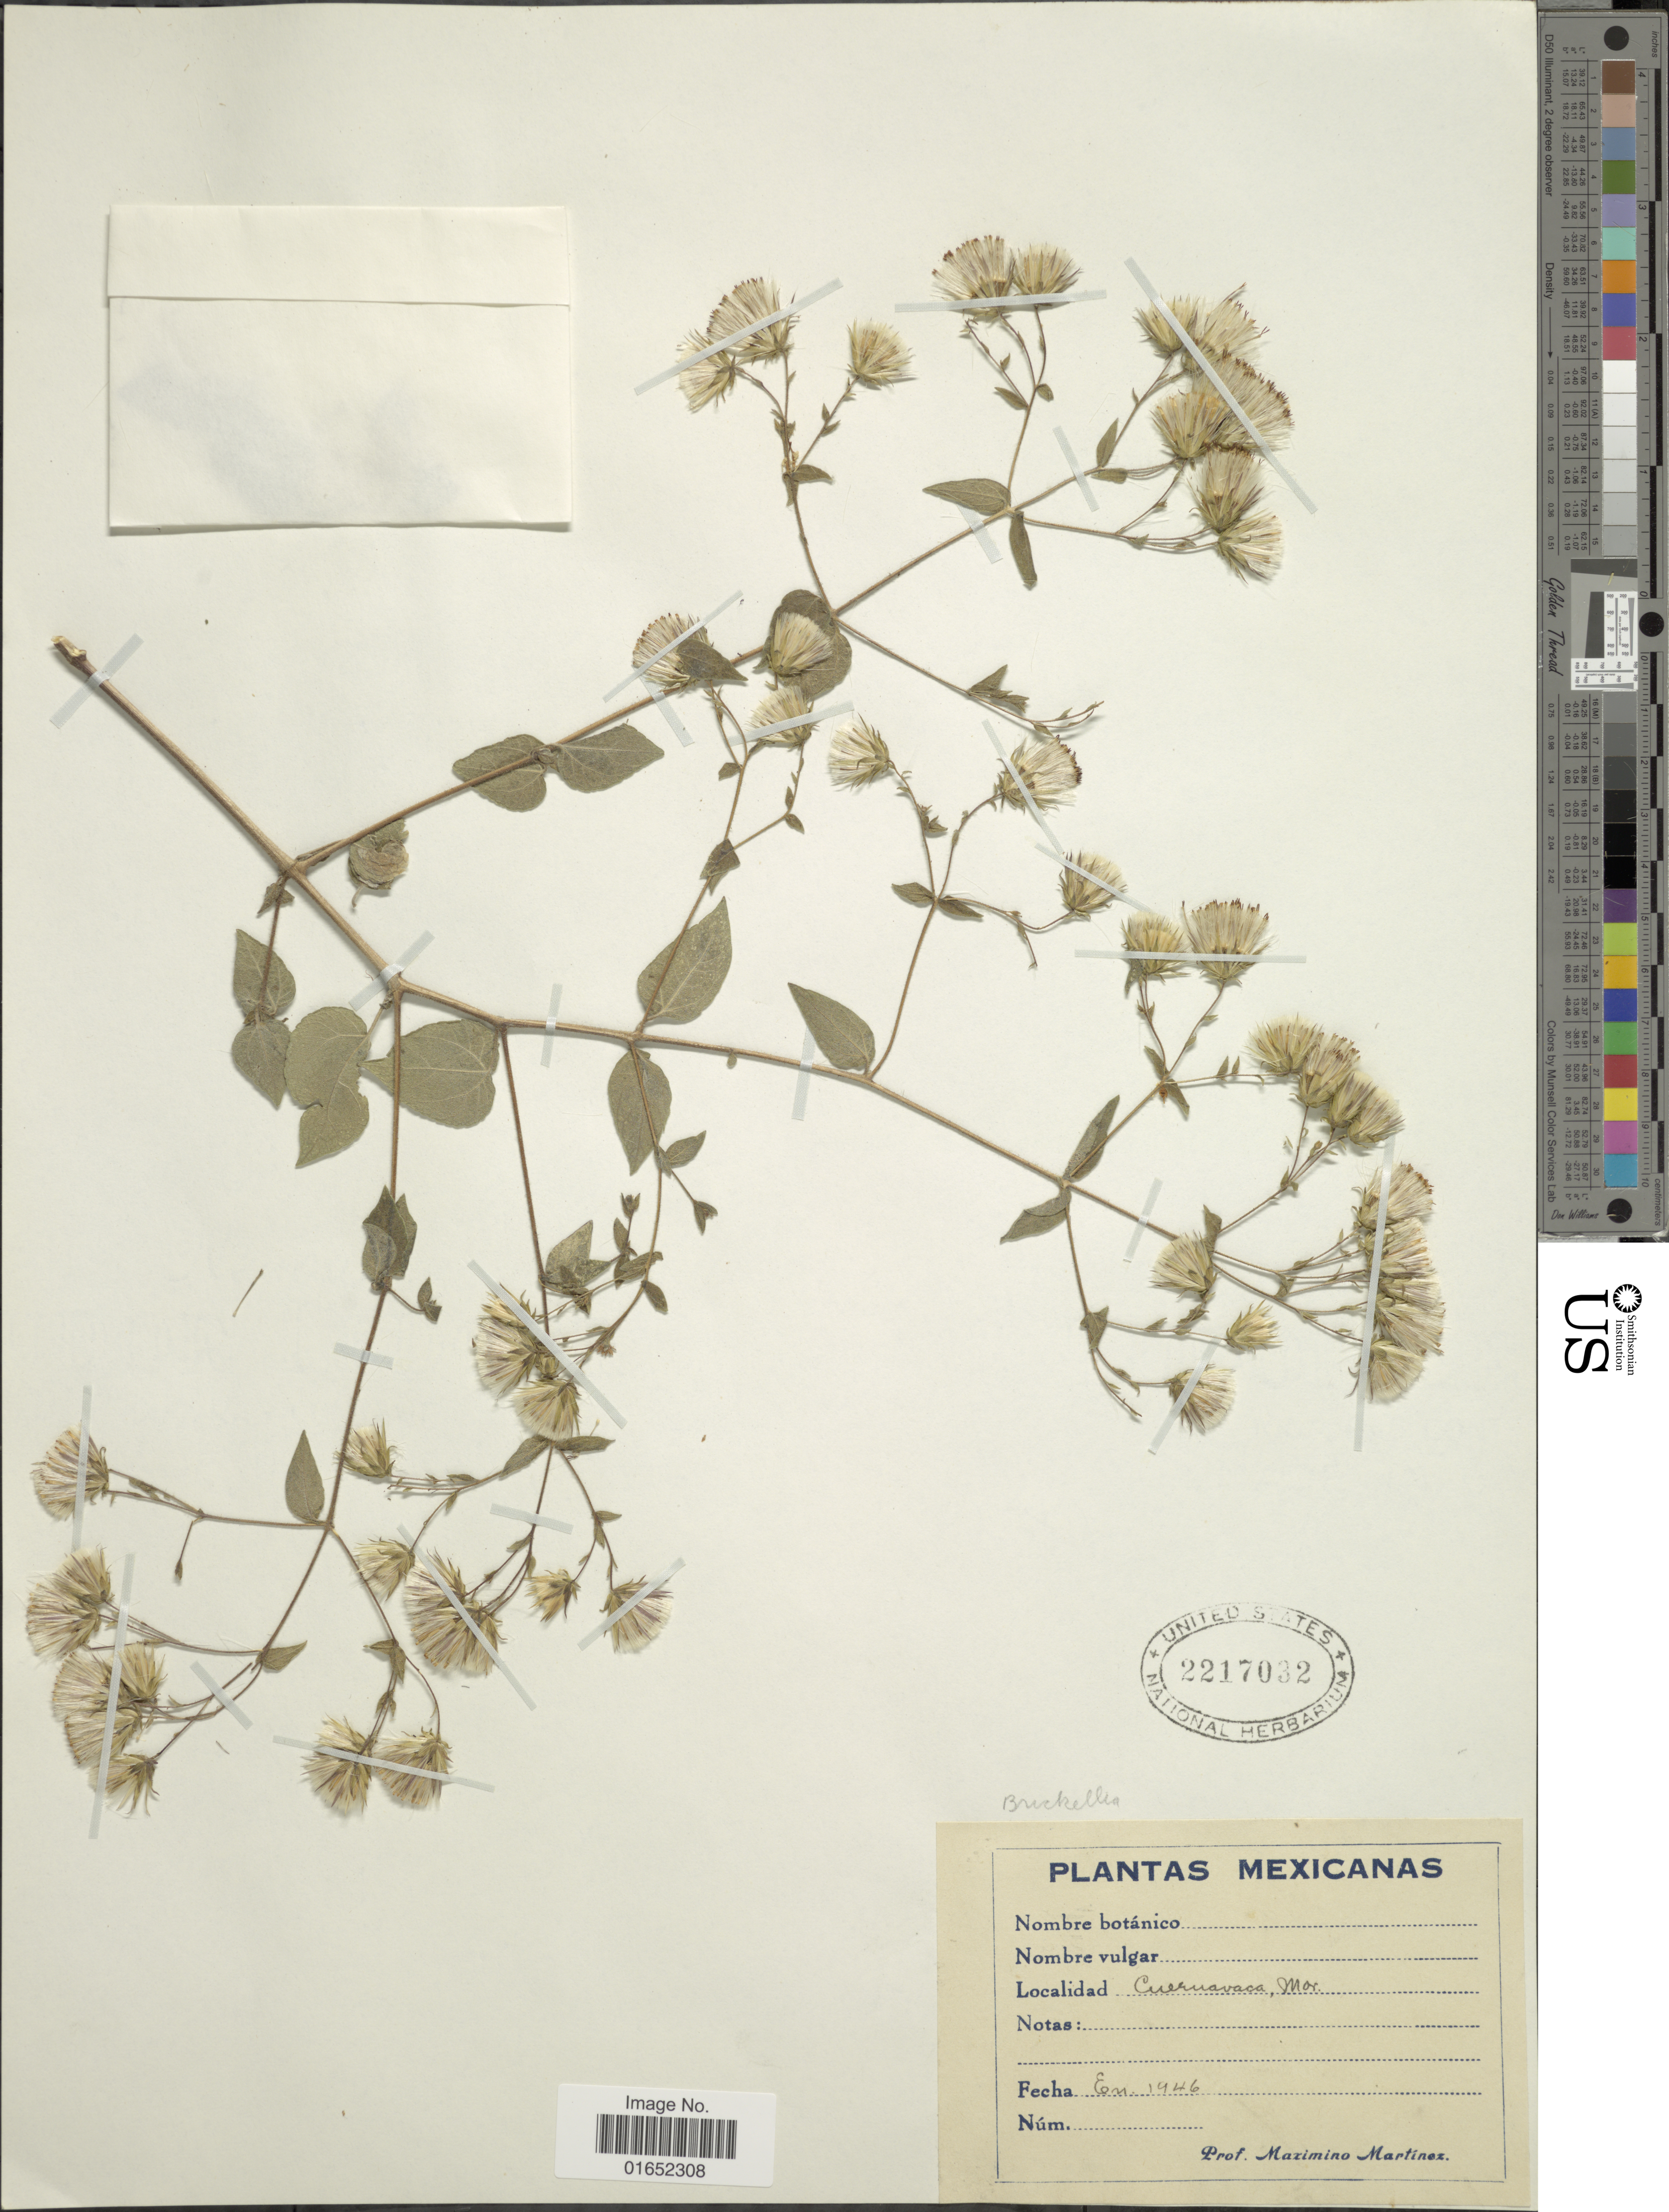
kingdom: Plantae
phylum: Tracheophyta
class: Magnoliopsida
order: Asterales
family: Asteraceae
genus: Brickellia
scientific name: Brickellia squarrosa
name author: B.L. Rob. & Seaton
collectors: M. Martinez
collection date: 1946-01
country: Mexico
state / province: Morelos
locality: Cuernavaca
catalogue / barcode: US 2217032